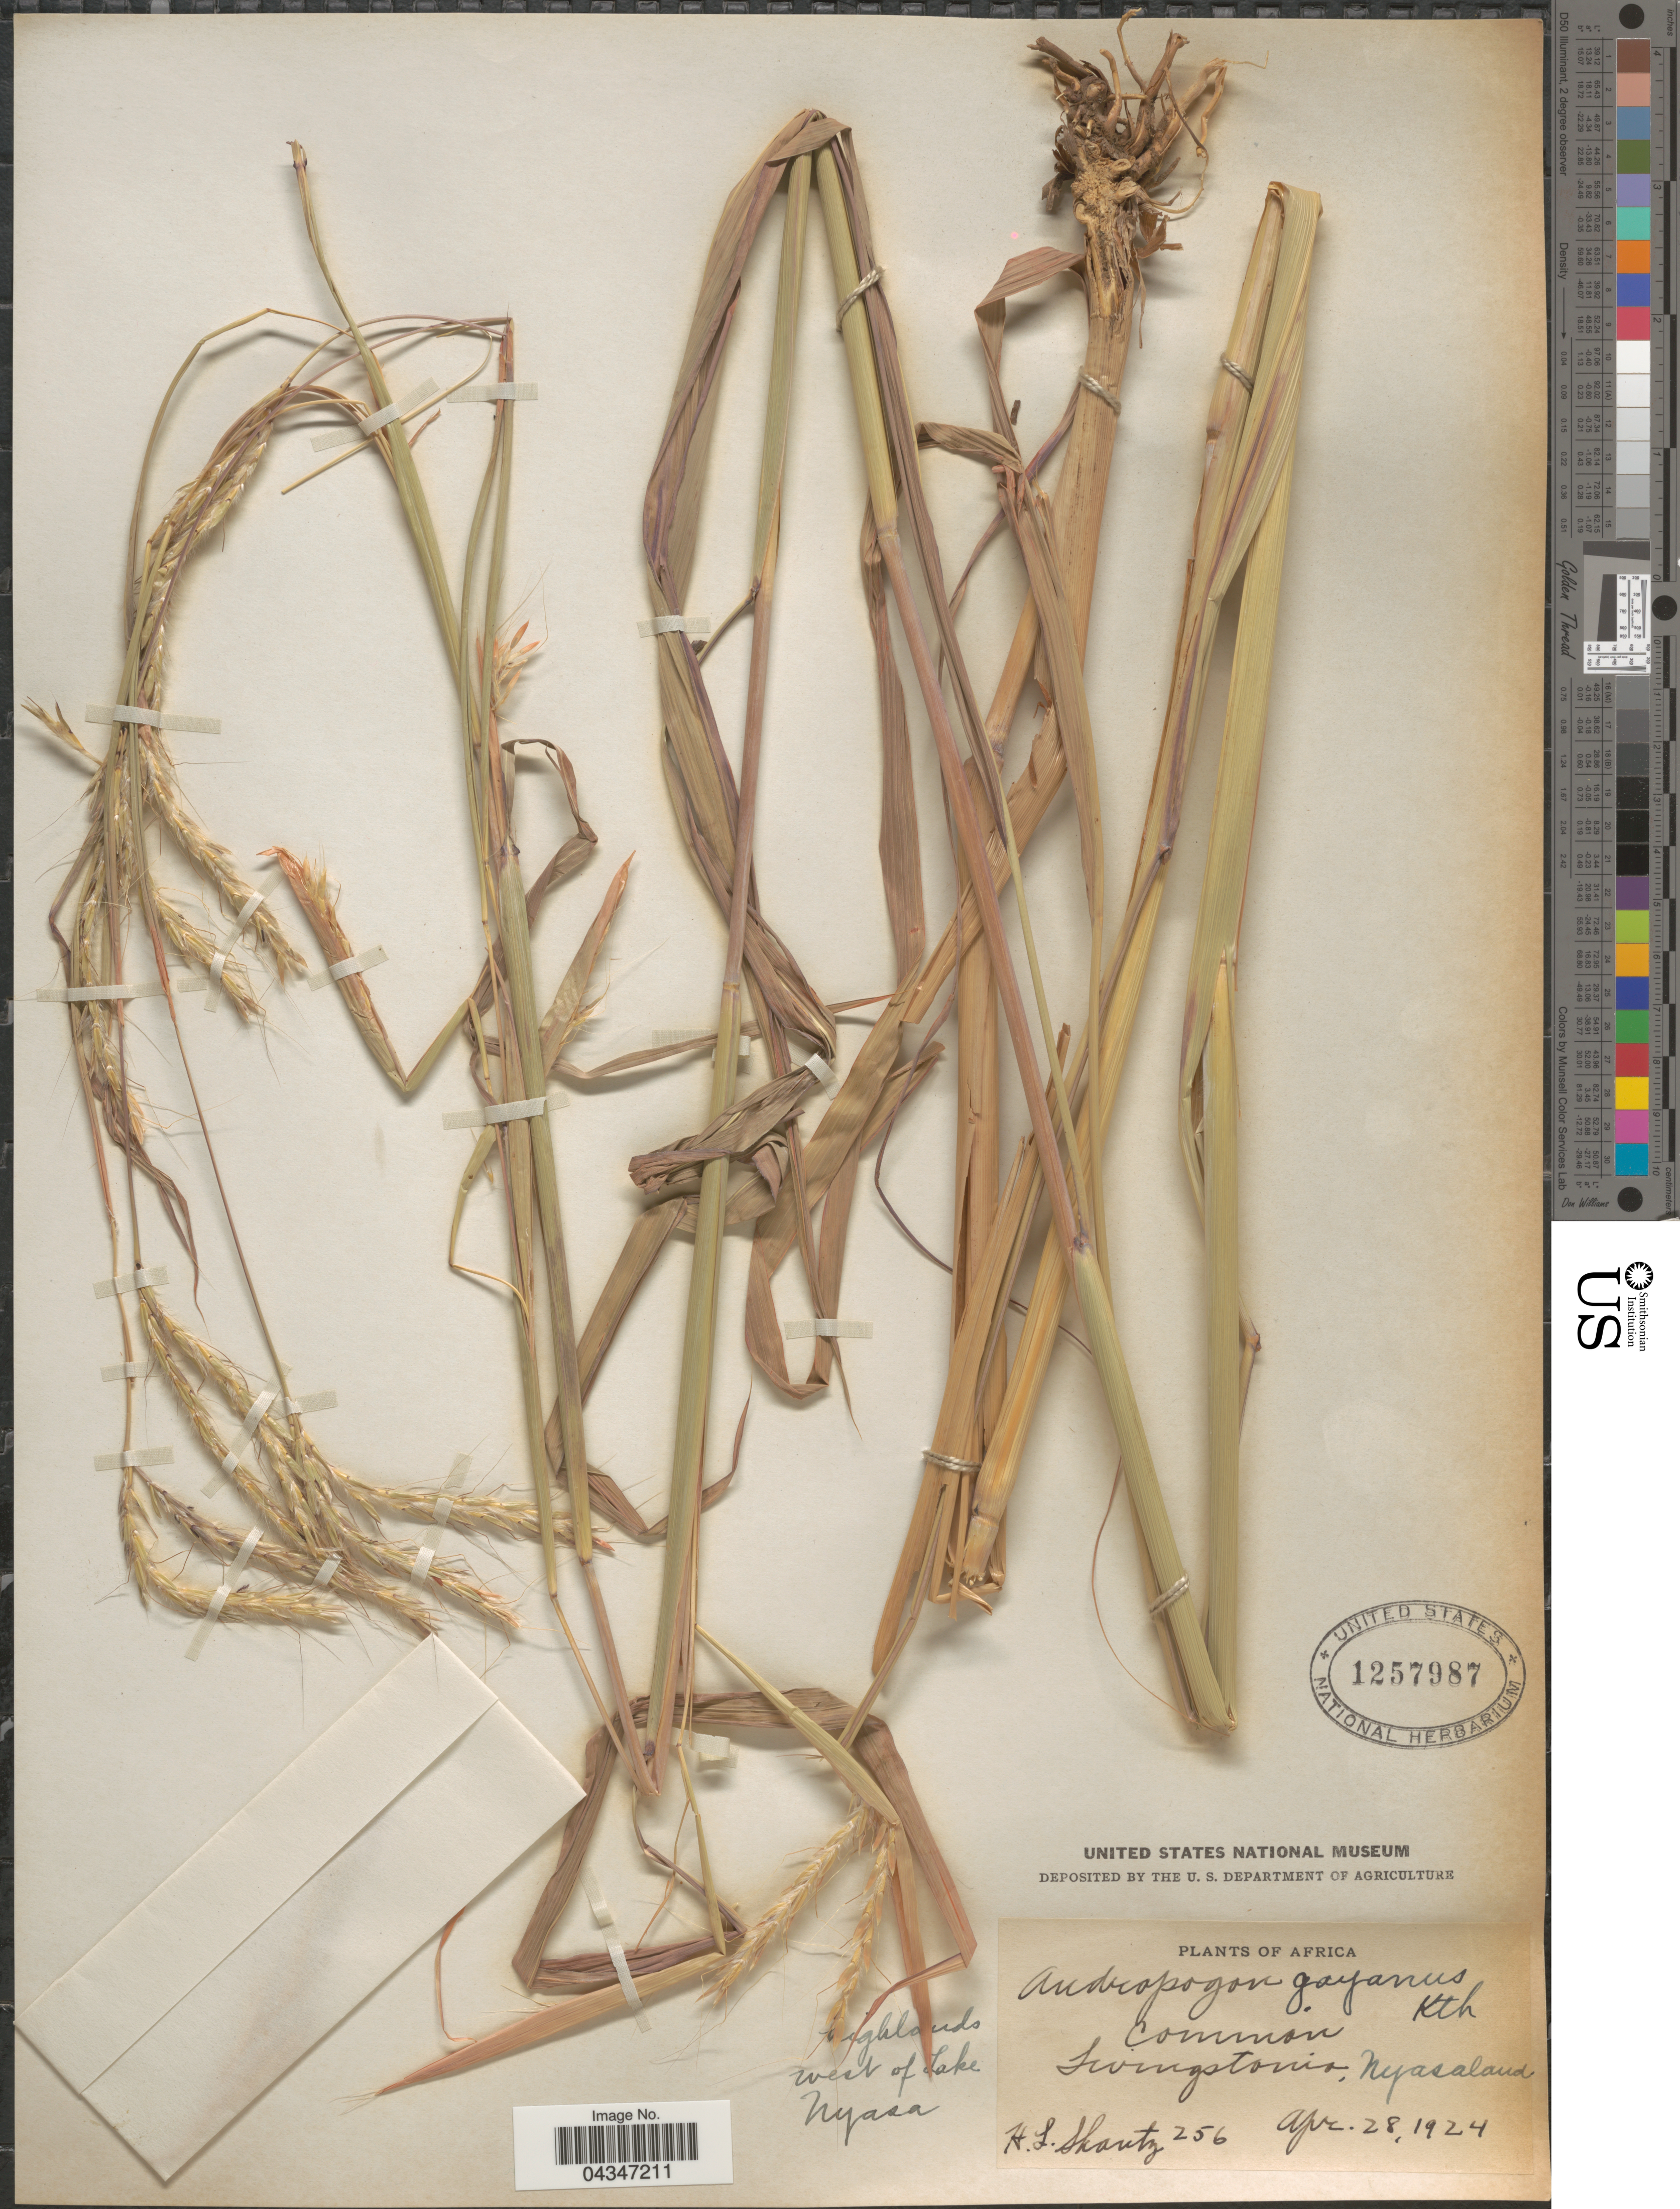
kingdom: Plantae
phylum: Tracheophyta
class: Liliopsida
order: Poales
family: Poaceae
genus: Andropogon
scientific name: Andropogon gayanus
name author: Kunth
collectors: H. Shantz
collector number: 256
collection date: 1924-04-28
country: Malawi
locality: Livingstonia. Nyasaland. Highlands west of Lake Nyasa.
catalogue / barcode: US 1257987